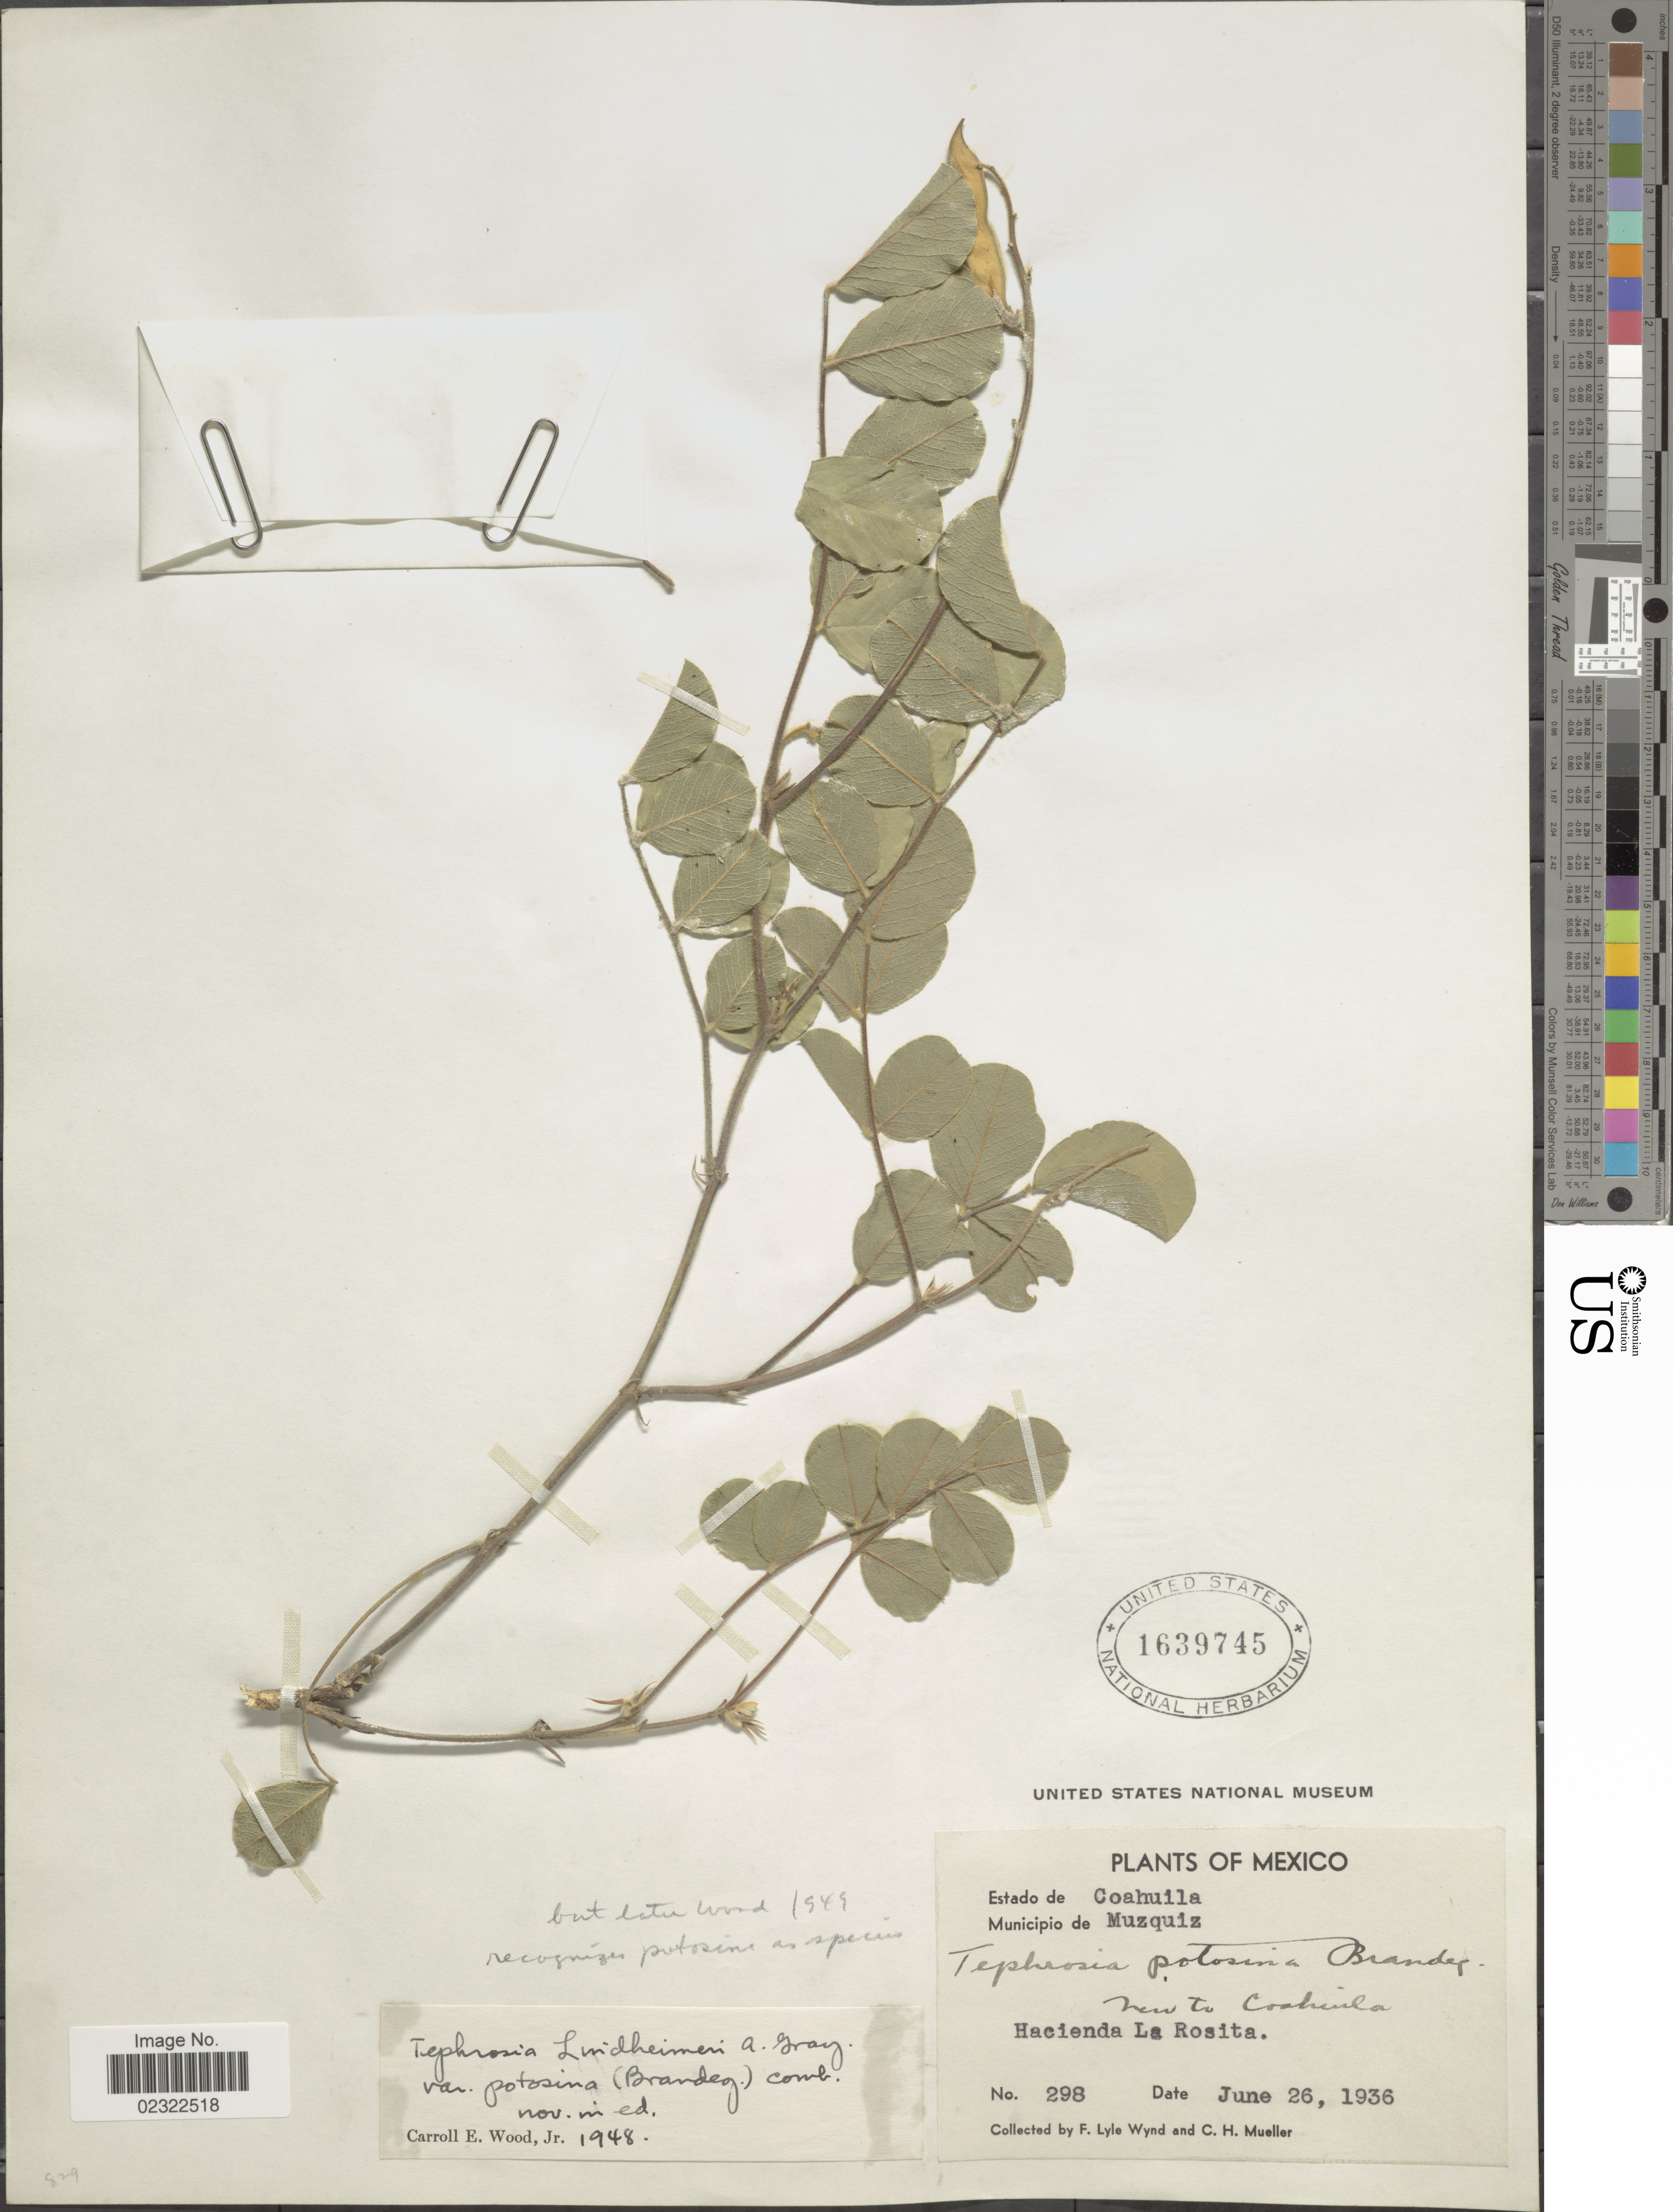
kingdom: Plantae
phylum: Tracheophyta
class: Magnoliopsida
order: Fabales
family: Fabaceae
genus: Tephrosia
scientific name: Tephrosia potosina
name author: Brandegee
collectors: F. L. Wynd & C. H. Mueller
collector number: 298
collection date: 1936-06-26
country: Mexico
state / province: Coahuila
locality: Mexico, Estado de Coahuila. Municpio de Muzquiz, Hacienda La Rosita.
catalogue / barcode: US 1639745